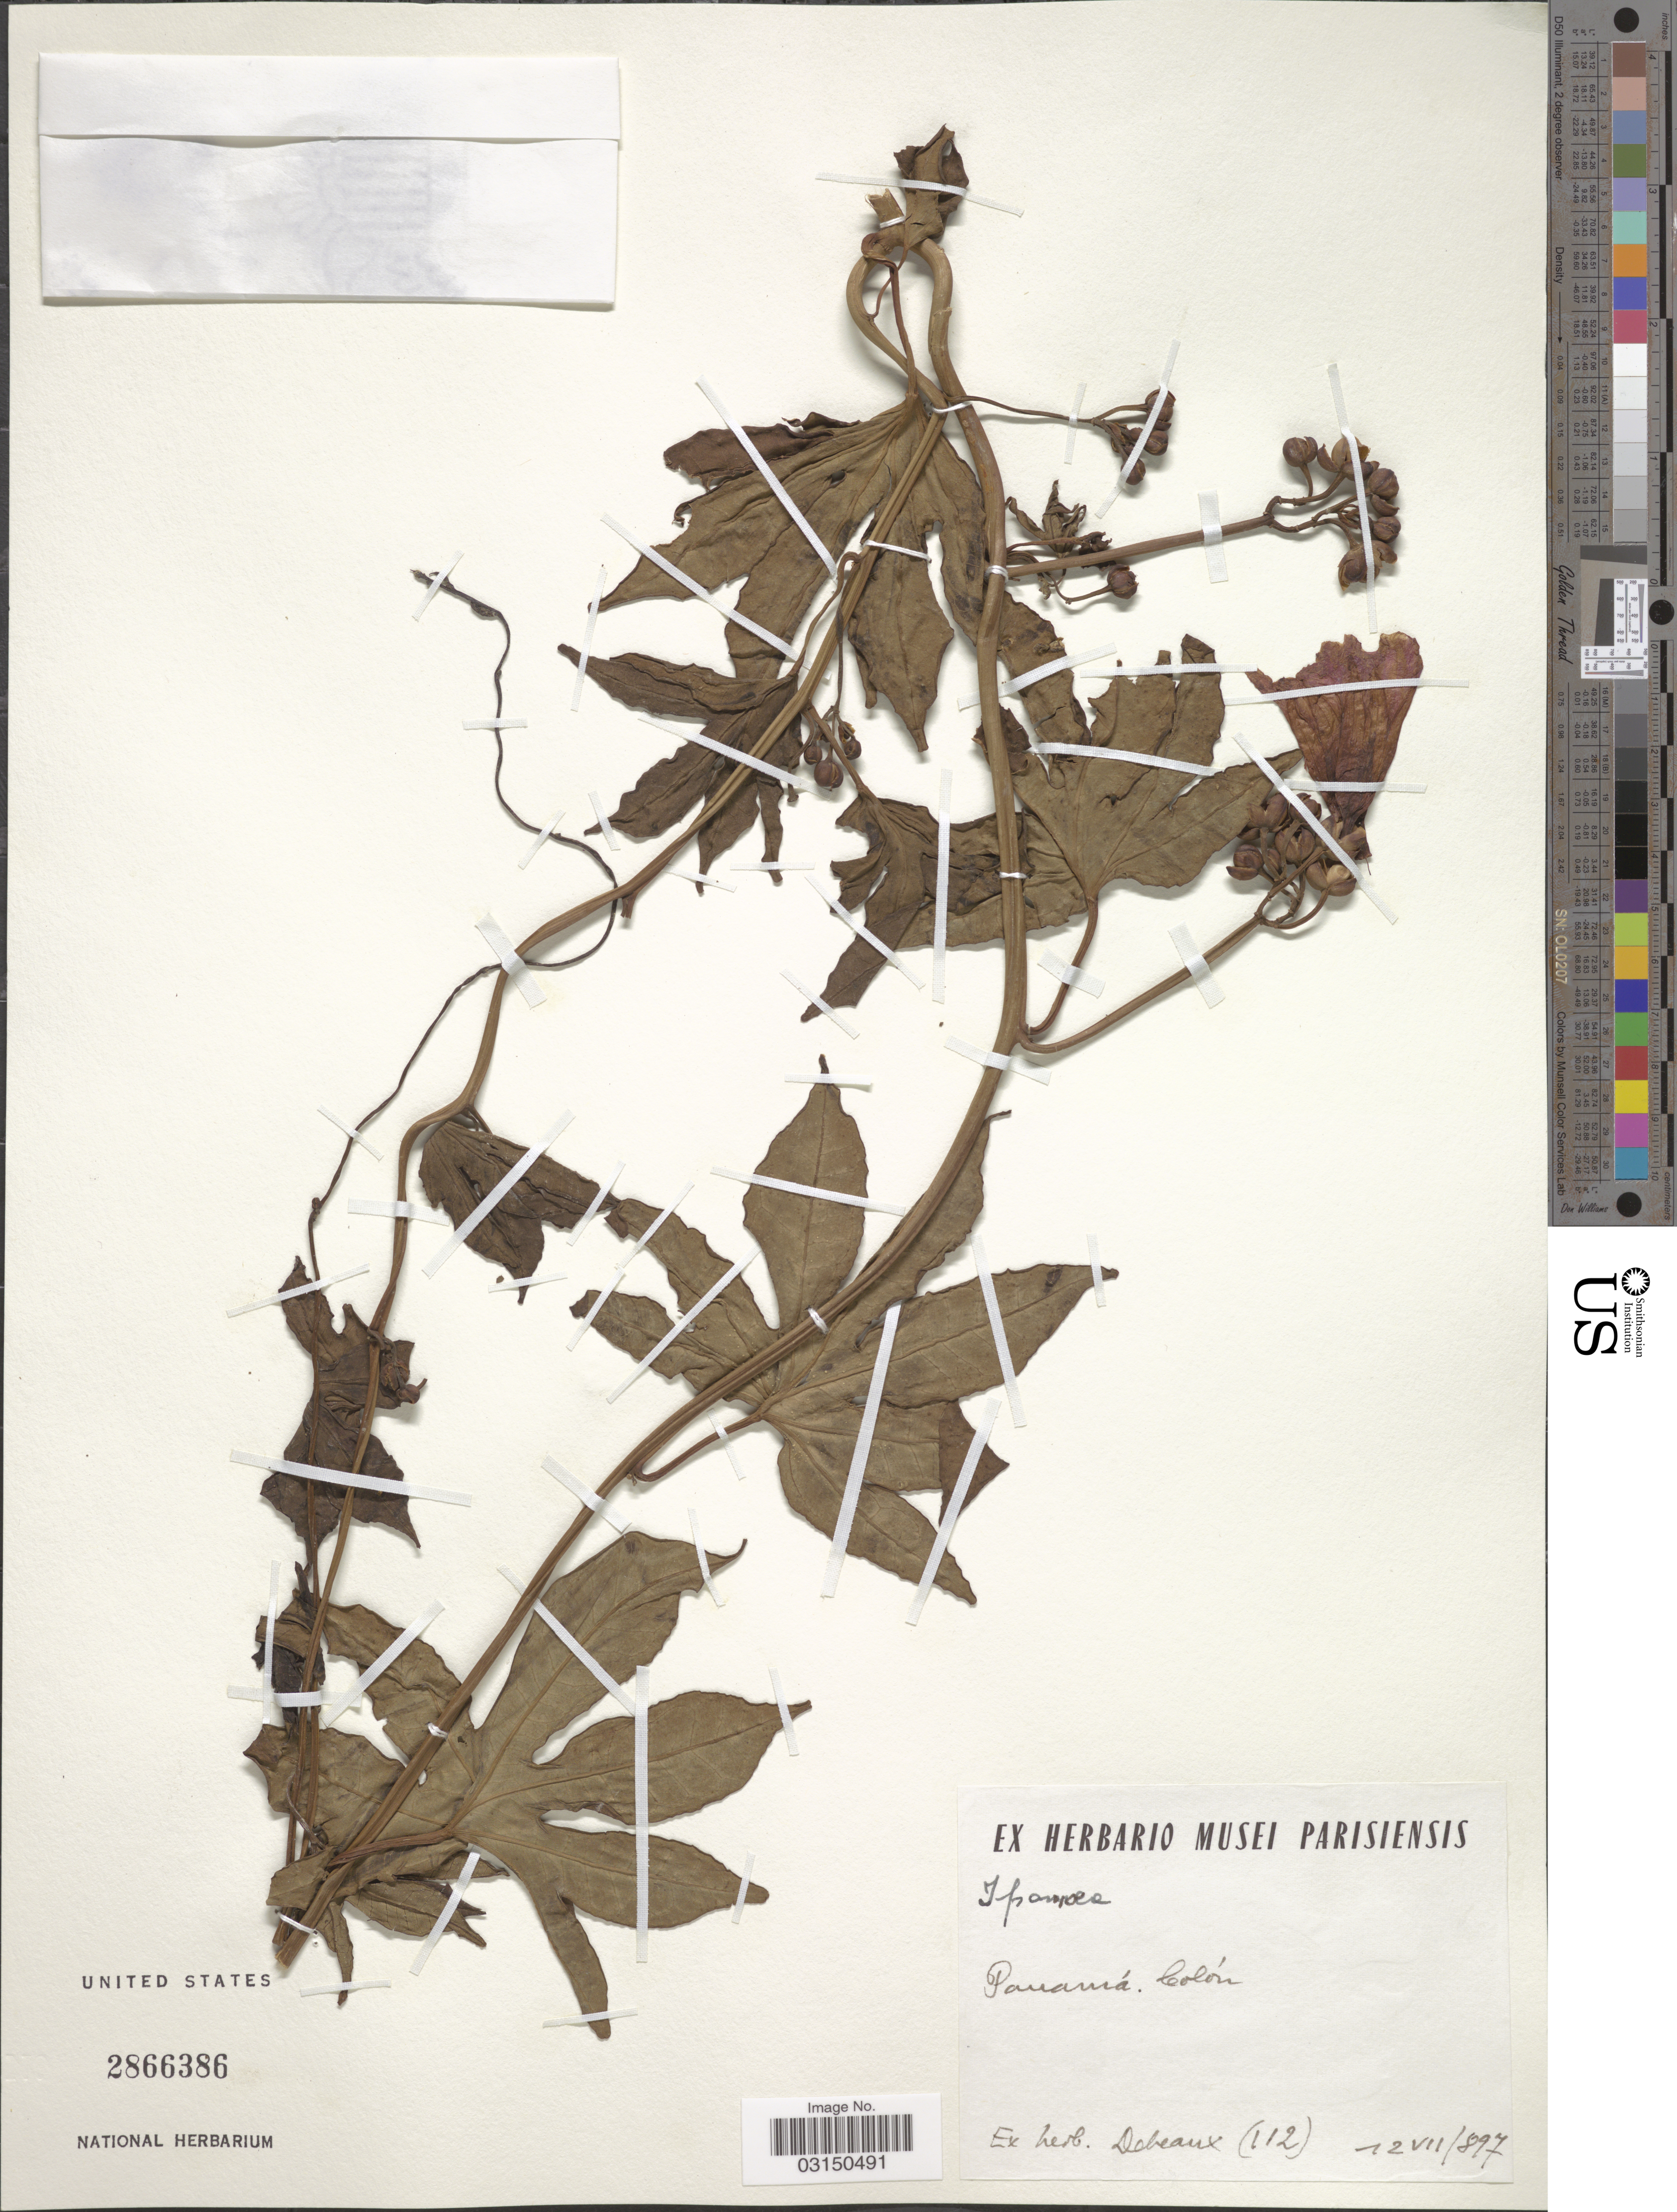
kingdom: Plantae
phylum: Tracheophyta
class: Magnoliopsida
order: Solanales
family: Convolvulaceae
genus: Ipomoea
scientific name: Ipomoea mauritiana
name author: Jacq.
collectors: Ex herb. Debeaux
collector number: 112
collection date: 1897-07-12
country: Panama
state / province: Colón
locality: Colón.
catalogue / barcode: US 2866386